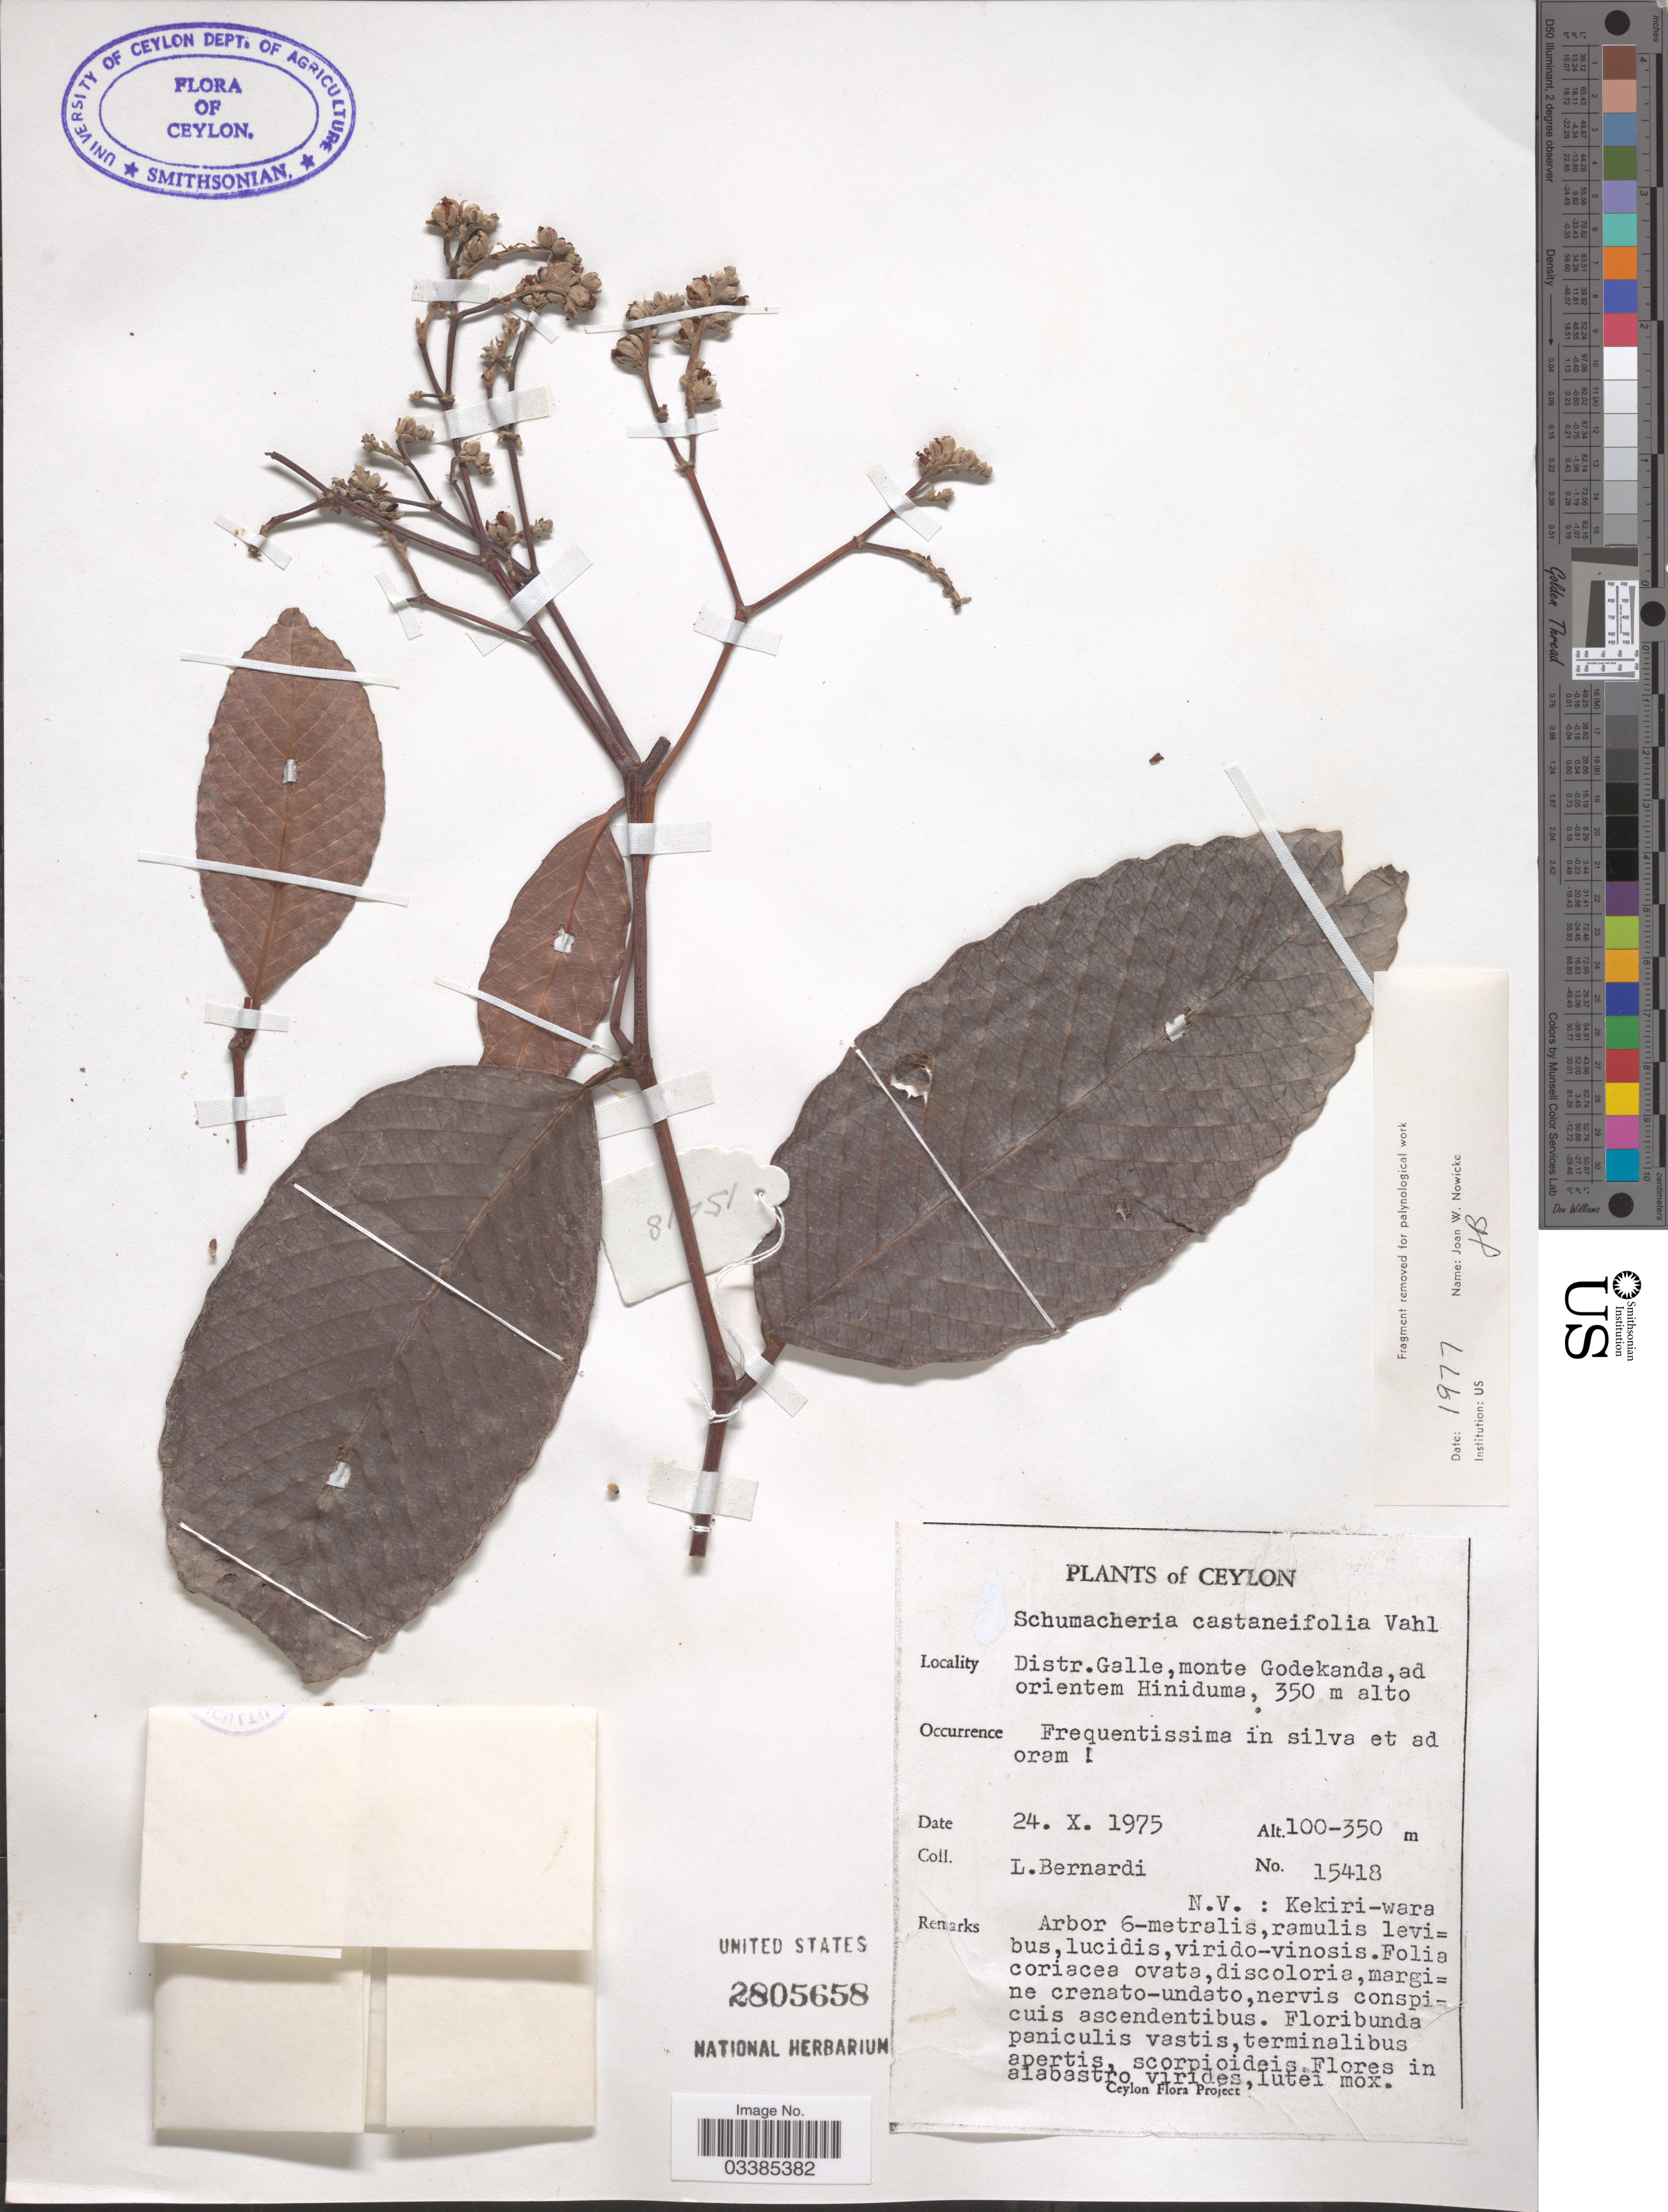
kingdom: Plantae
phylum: Tracheophyta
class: Magnoliopsida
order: Dilleniales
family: Dilleniaceae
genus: Schumacheria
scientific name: Schumacheria castaneifolia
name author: Vahl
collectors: L. Bernardi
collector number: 15418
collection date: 1975-10-24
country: Sri Lanka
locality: Ceylon. Distr. Galle, monte Godekanda, ad orientem Hiniduma.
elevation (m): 350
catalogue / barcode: US 2805658